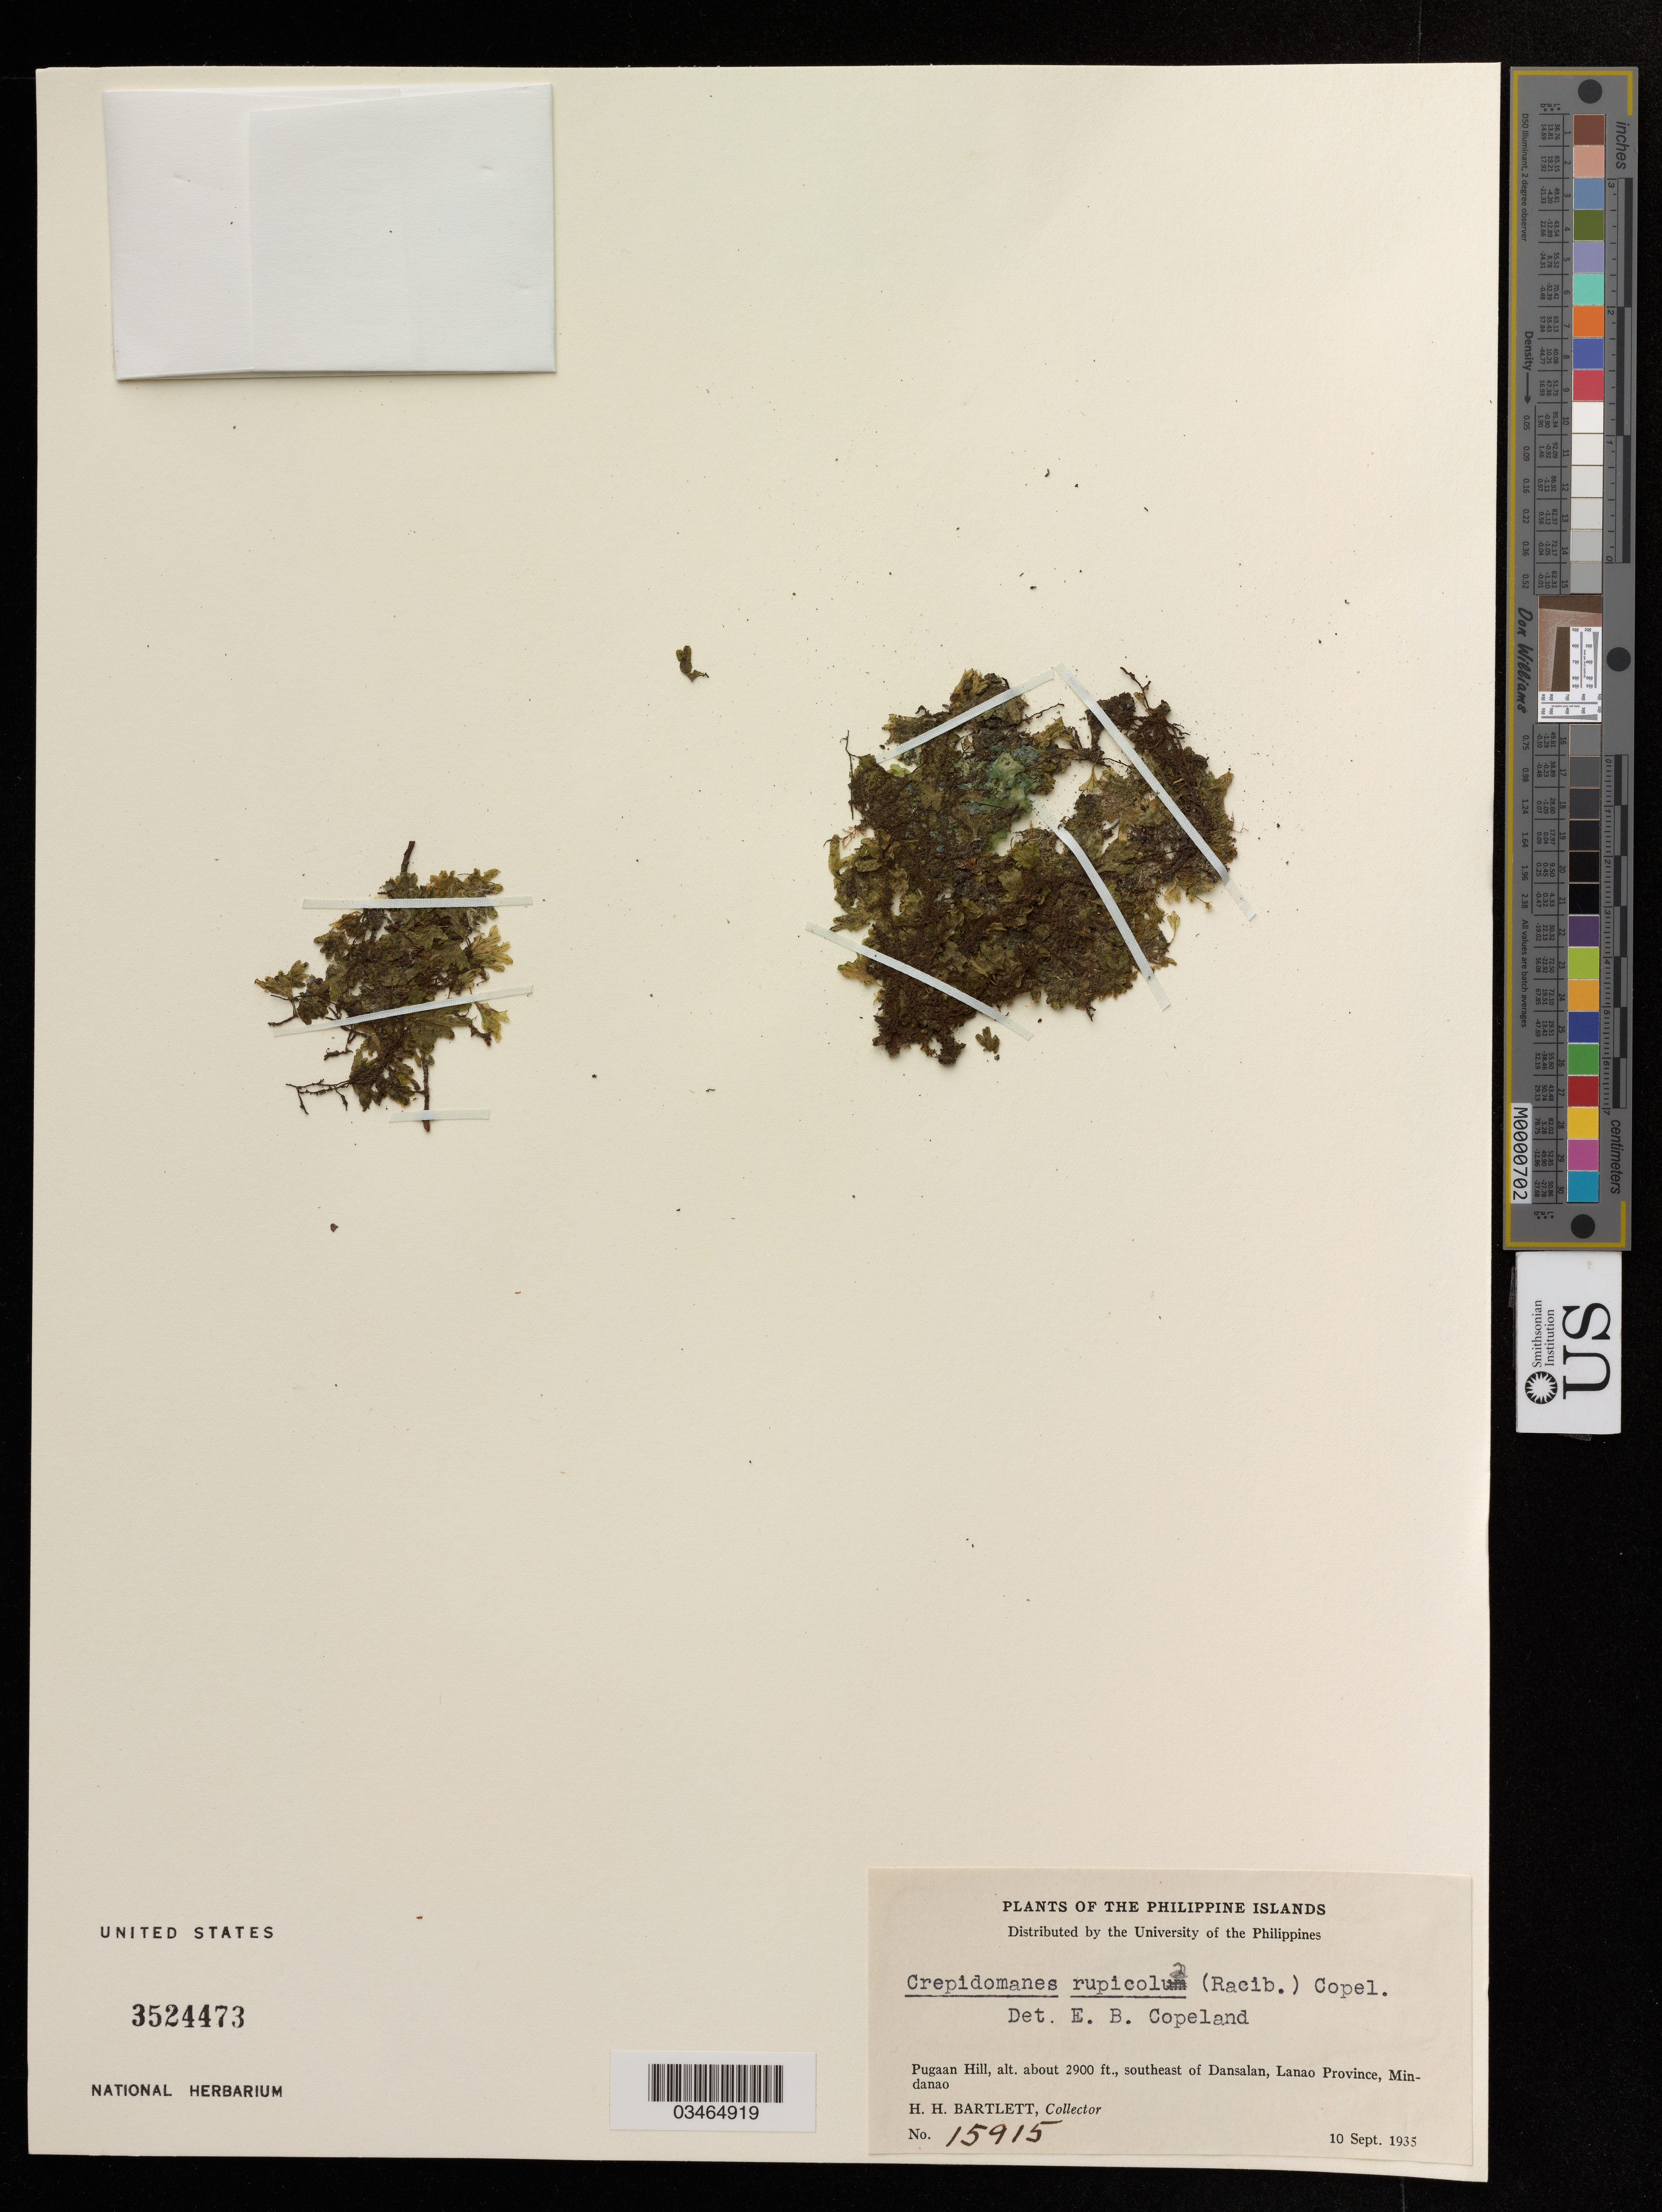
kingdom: Plantae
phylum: Tracheophyta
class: Polypodiopsida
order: Hymenophyllales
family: Hymenophyllaceae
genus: Crepidomanes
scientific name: Crepidomanes rupicolum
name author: (Racib.) Copel.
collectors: H. Bartlett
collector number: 15915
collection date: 1935-09-10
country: Philippines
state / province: Muslim Mindanao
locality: Pugaan Hill, southeast of Dansalan, Lanao Province, Mindanao.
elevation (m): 884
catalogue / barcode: US 3524473